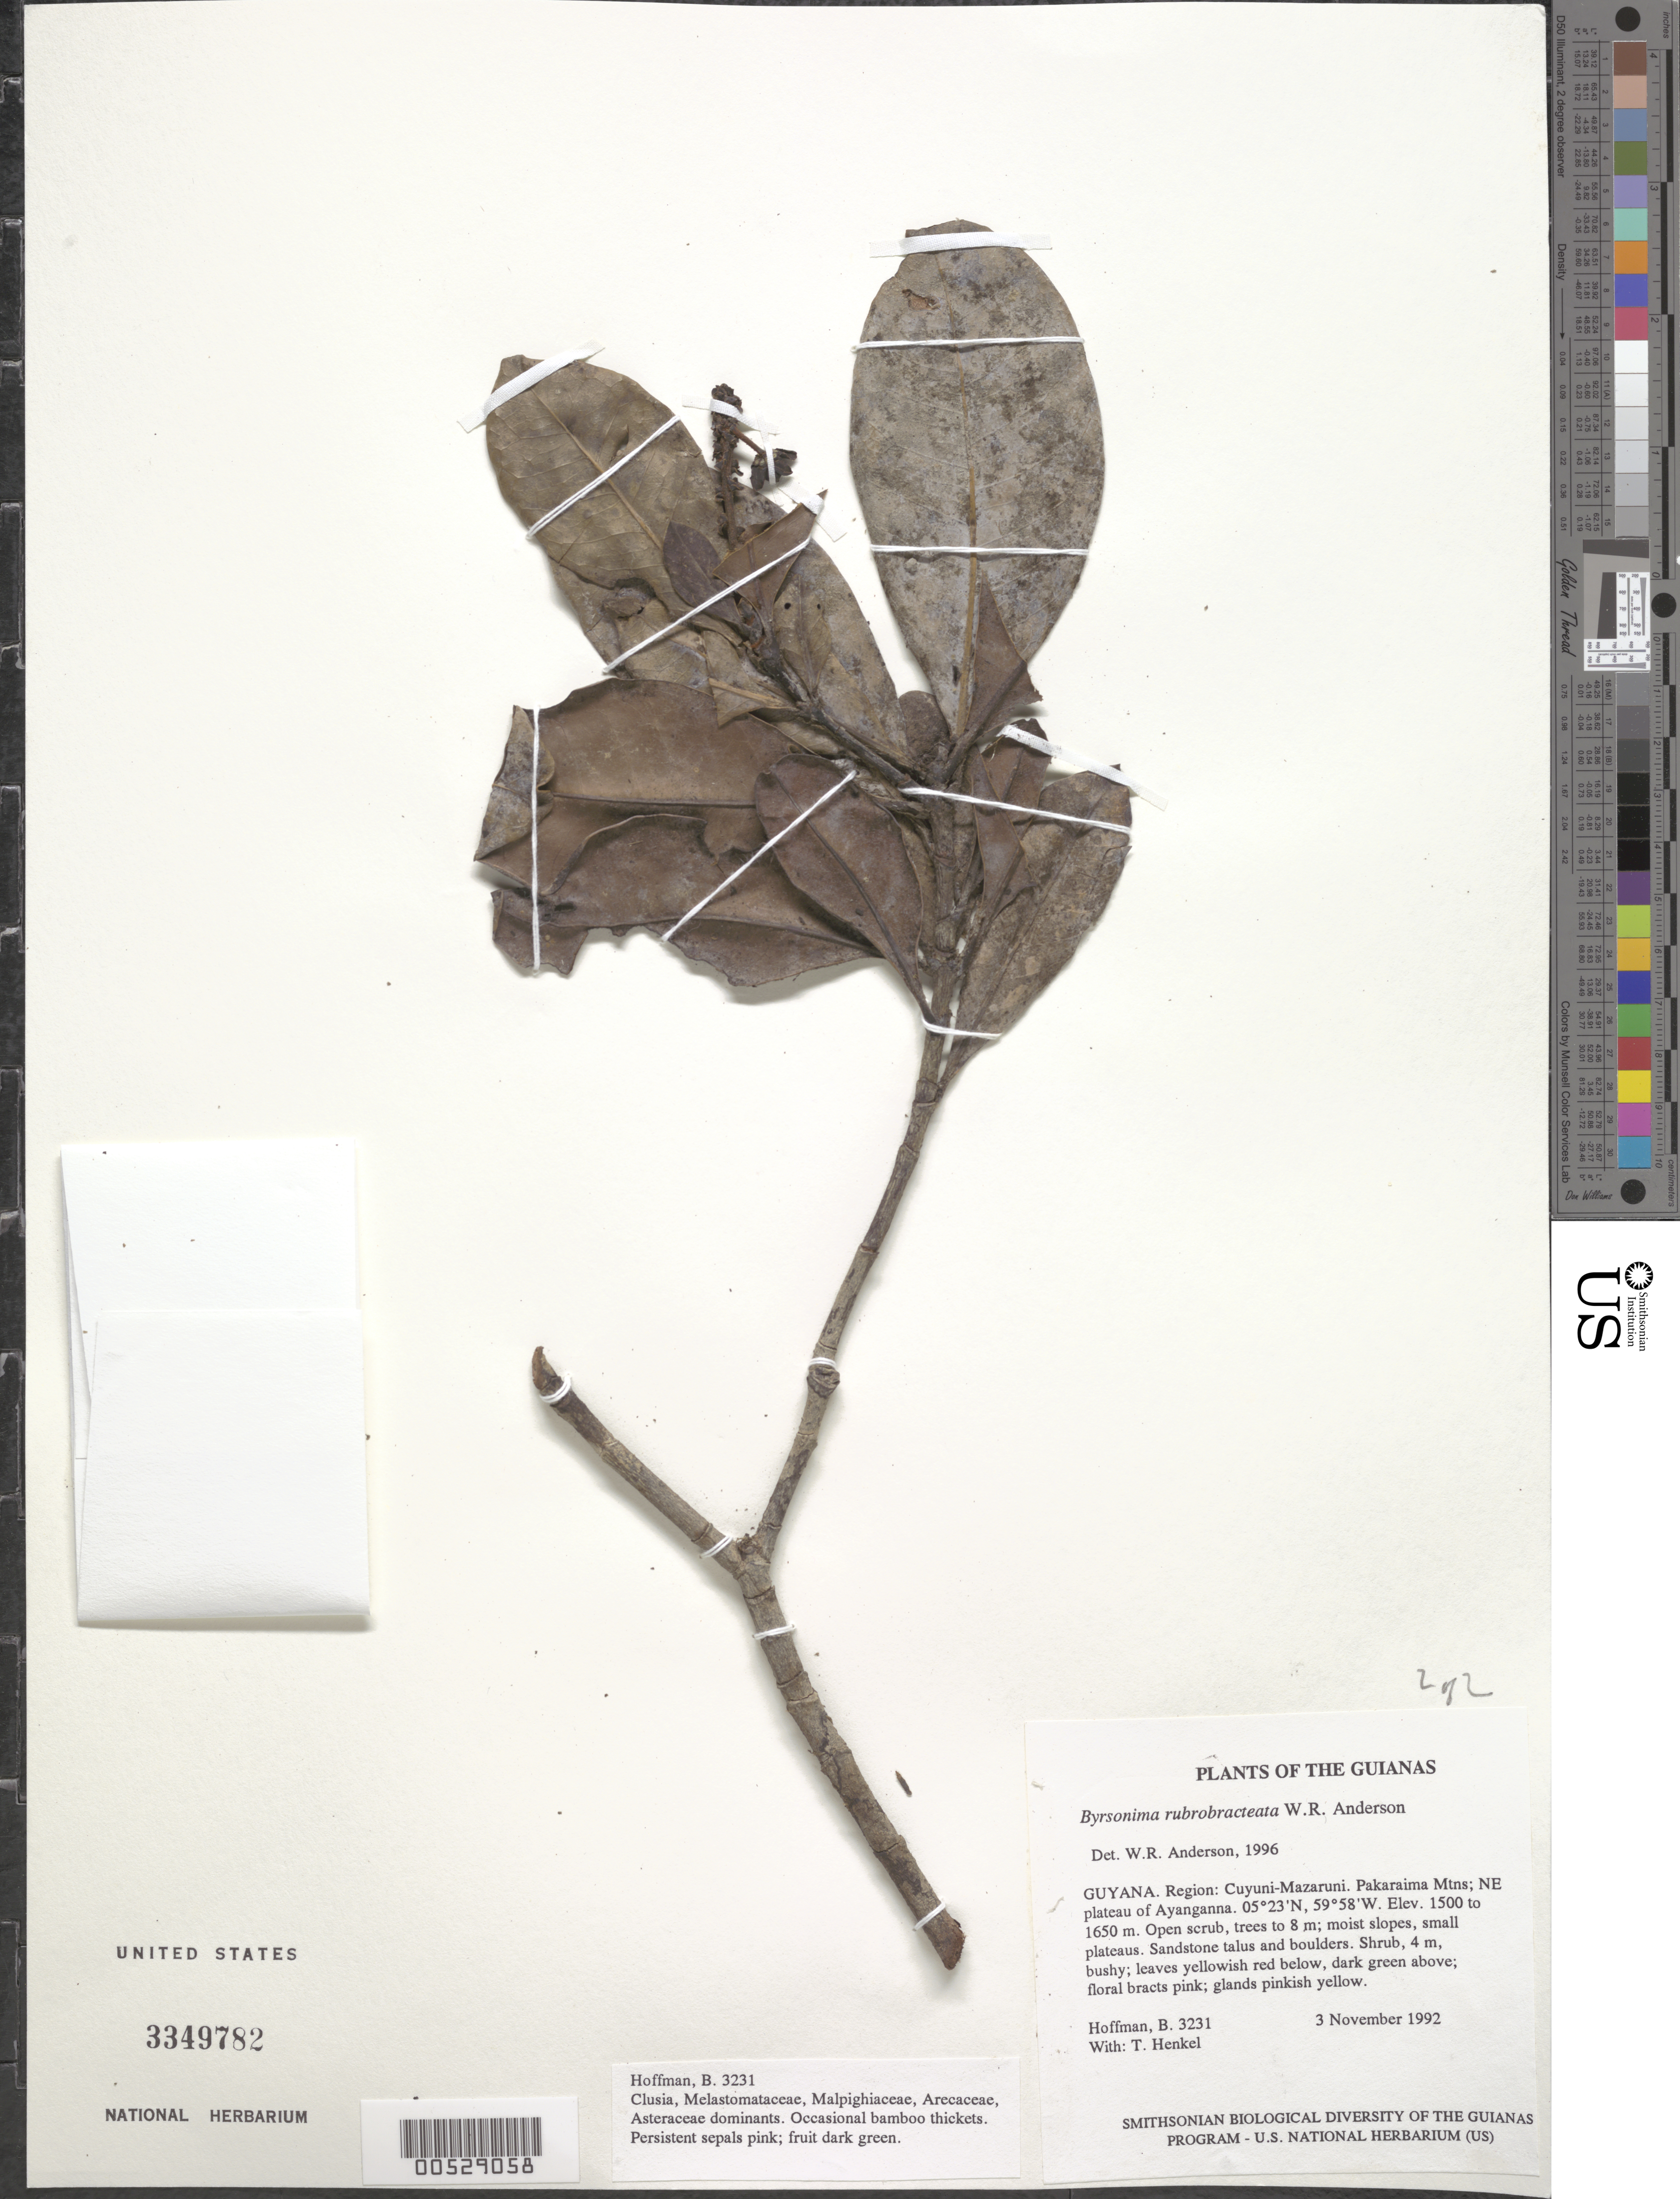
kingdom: Plantae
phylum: Tracheophyta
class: Magnoliopsida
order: Malpighiales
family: Malpighiaceae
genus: Byrsonima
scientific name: Byrsonima rubrobracteata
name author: W.R. Anderson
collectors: B. Hoffman & T. Henkel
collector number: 3231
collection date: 1992-11-03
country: Guyana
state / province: Cuyuni-Mazaruni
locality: The Guianas. Region: Cuyuni-Mazaruni. Pakaraima Mtns; NE plateau of Ayanganna.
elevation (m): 1500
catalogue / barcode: US 3349782